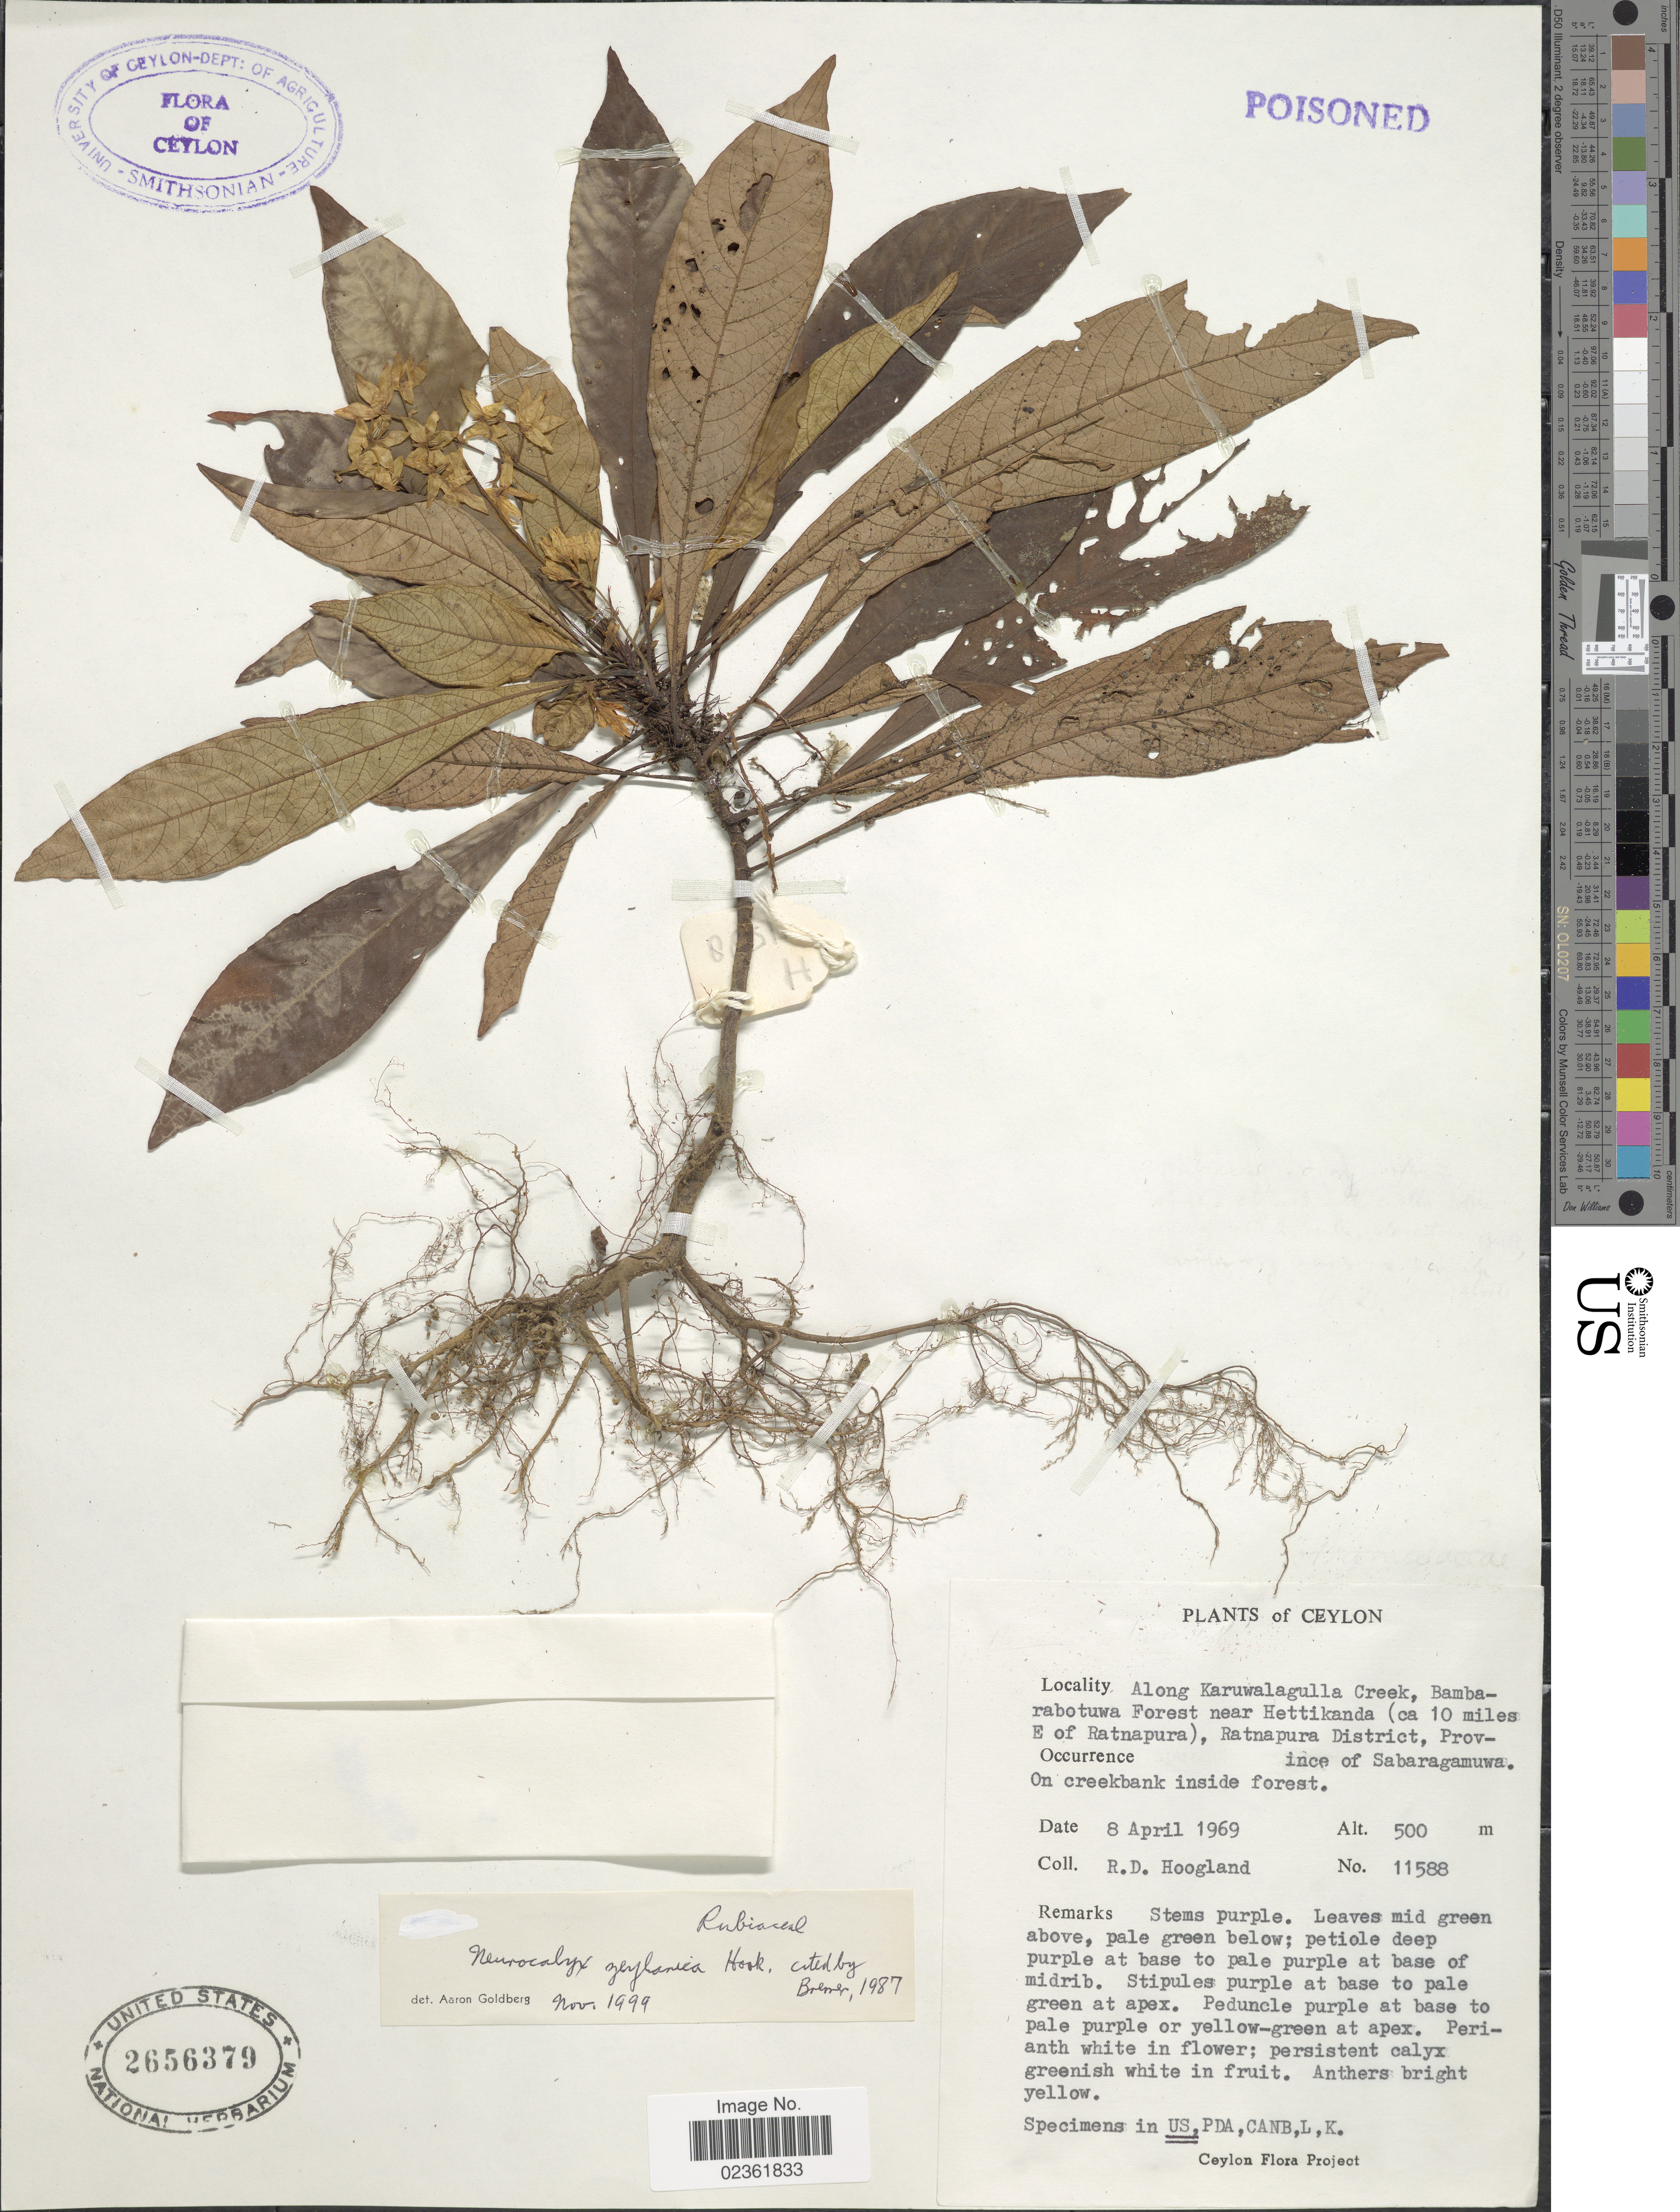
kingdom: Plantae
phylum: Tracheophyta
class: Magnoliopsida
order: Gentianales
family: Rubiaceae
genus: Neurocalyx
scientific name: Neurocalyx zeylanicus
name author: Hook.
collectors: R. D. Hoogland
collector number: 11588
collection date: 1969-04-08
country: Sri Lanka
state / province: Sabaragamuwa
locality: Ceylon, along Karuwalagulla Creek, Bambarabotuwa Forest near Hettikanda (ca 10 miles E of Ratnapura), Ratnapura District, on creekbank inside forest.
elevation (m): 500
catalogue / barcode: US 2656379